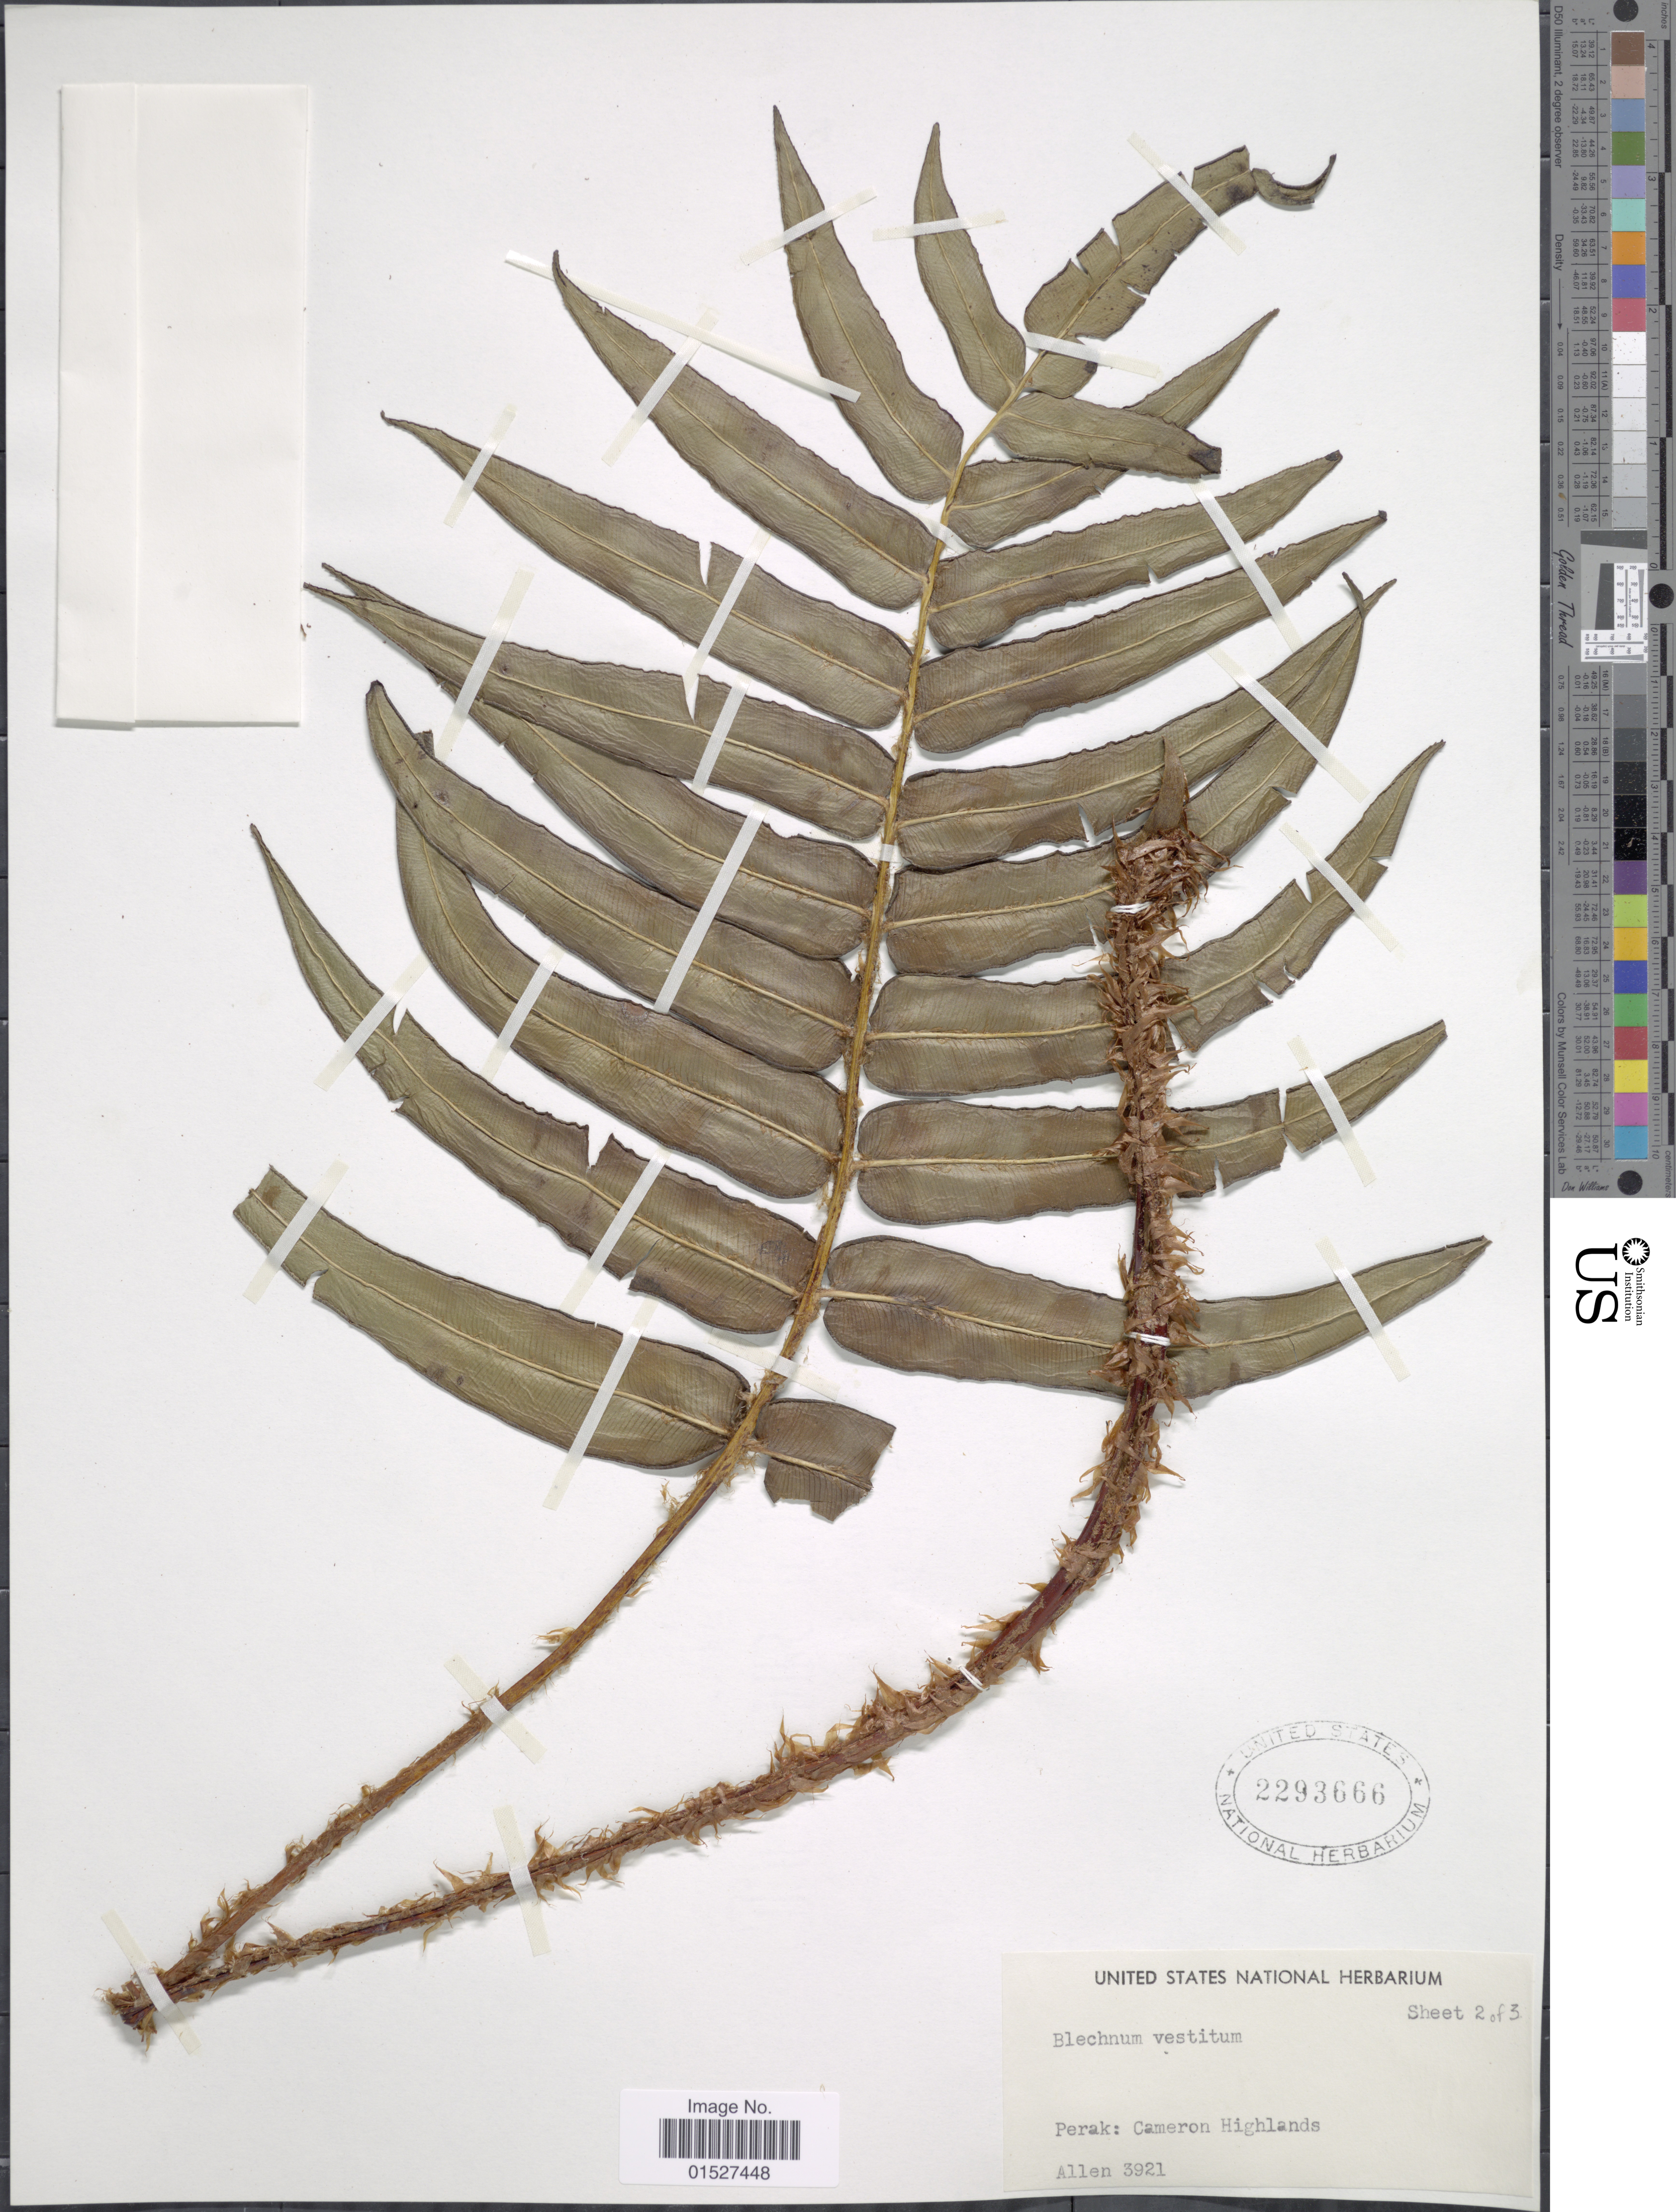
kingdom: Plantae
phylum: Tracheophyta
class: Polypodiopsida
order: Polypodiales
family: Blechnaceae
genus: Blechnum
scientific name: Blechnum vestitum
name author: (Blume) Kuhn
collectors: -- Allen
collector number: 3921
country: Malaysia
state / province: Perak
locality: Cameron Highlands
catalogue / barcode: US 2293666